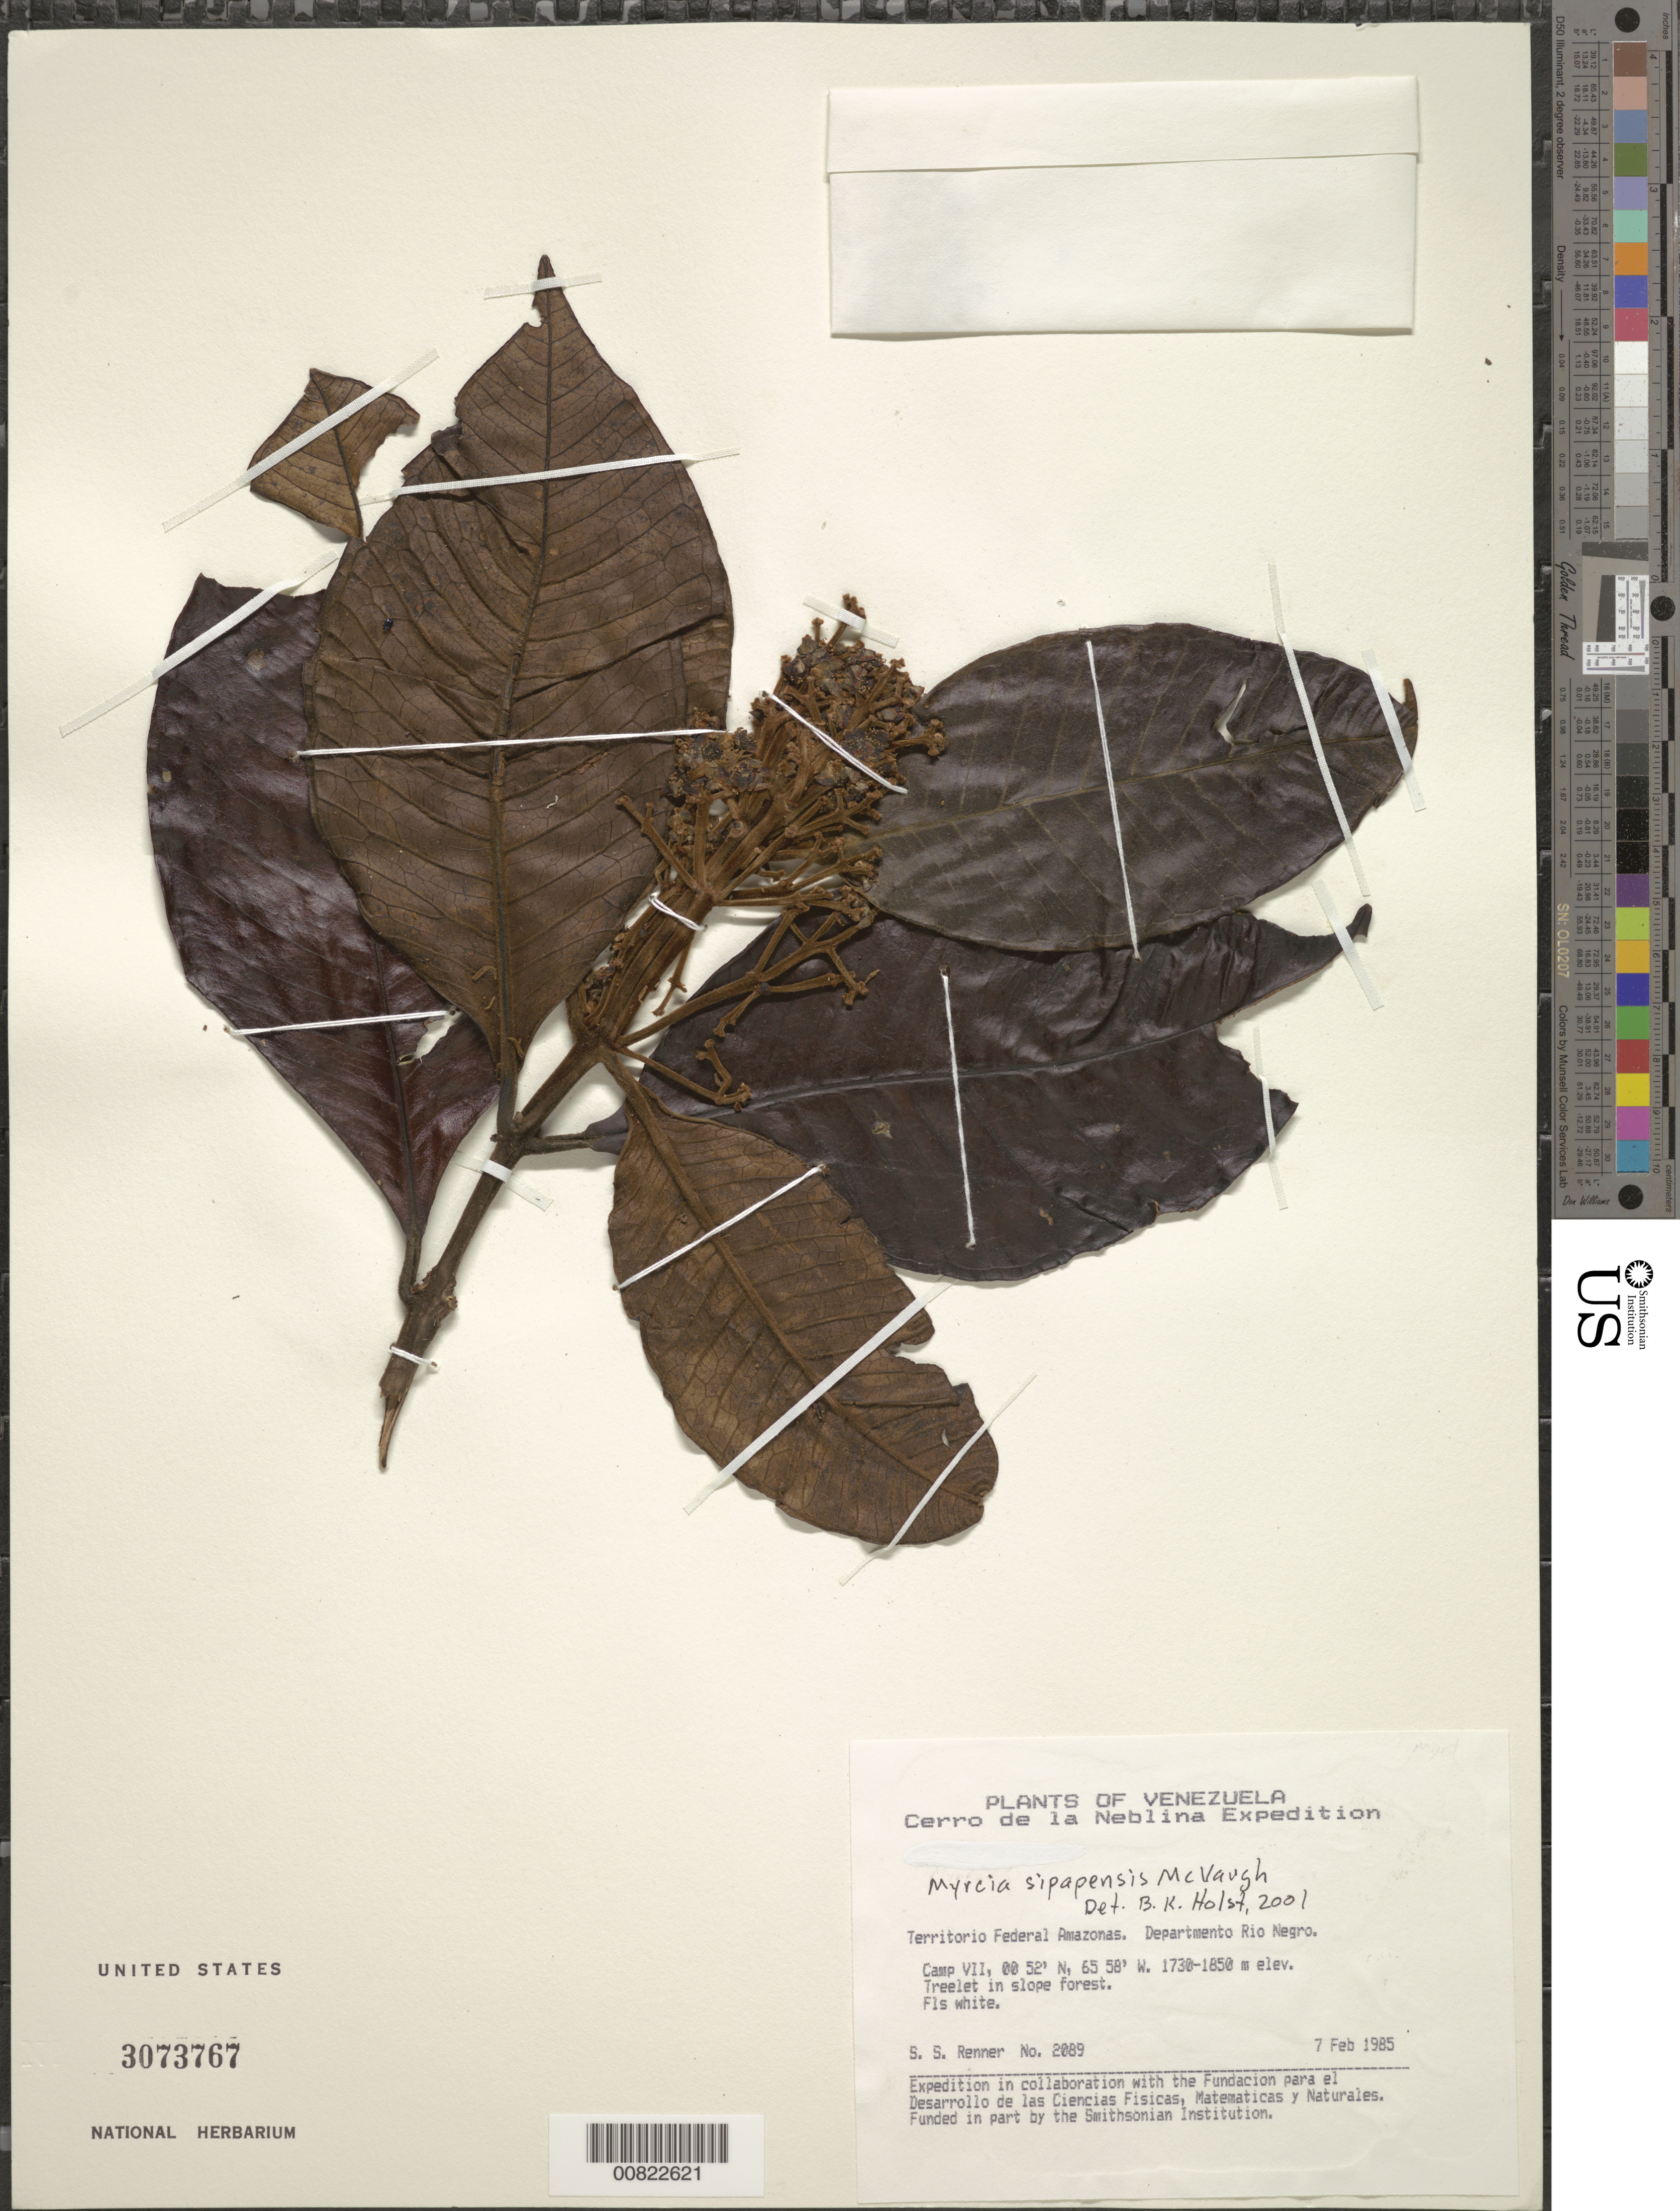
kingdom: Plantae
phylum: Tracheophyta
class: Magnoliopsida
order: Myrtales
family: Myrtaceae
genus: Myrcia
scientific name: Myrcia sipapensis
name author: McVaugh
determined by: Holst, Bruce K.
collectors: S. S. Renner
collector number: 2089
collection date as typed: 7-Feb-85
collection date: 1985-02-07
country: Venezuela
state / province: Amazonas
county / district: Río Negro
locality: Cerro de la Neblina, Camp VII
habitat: Slope forest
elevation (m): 1730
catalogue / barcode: US 3073767